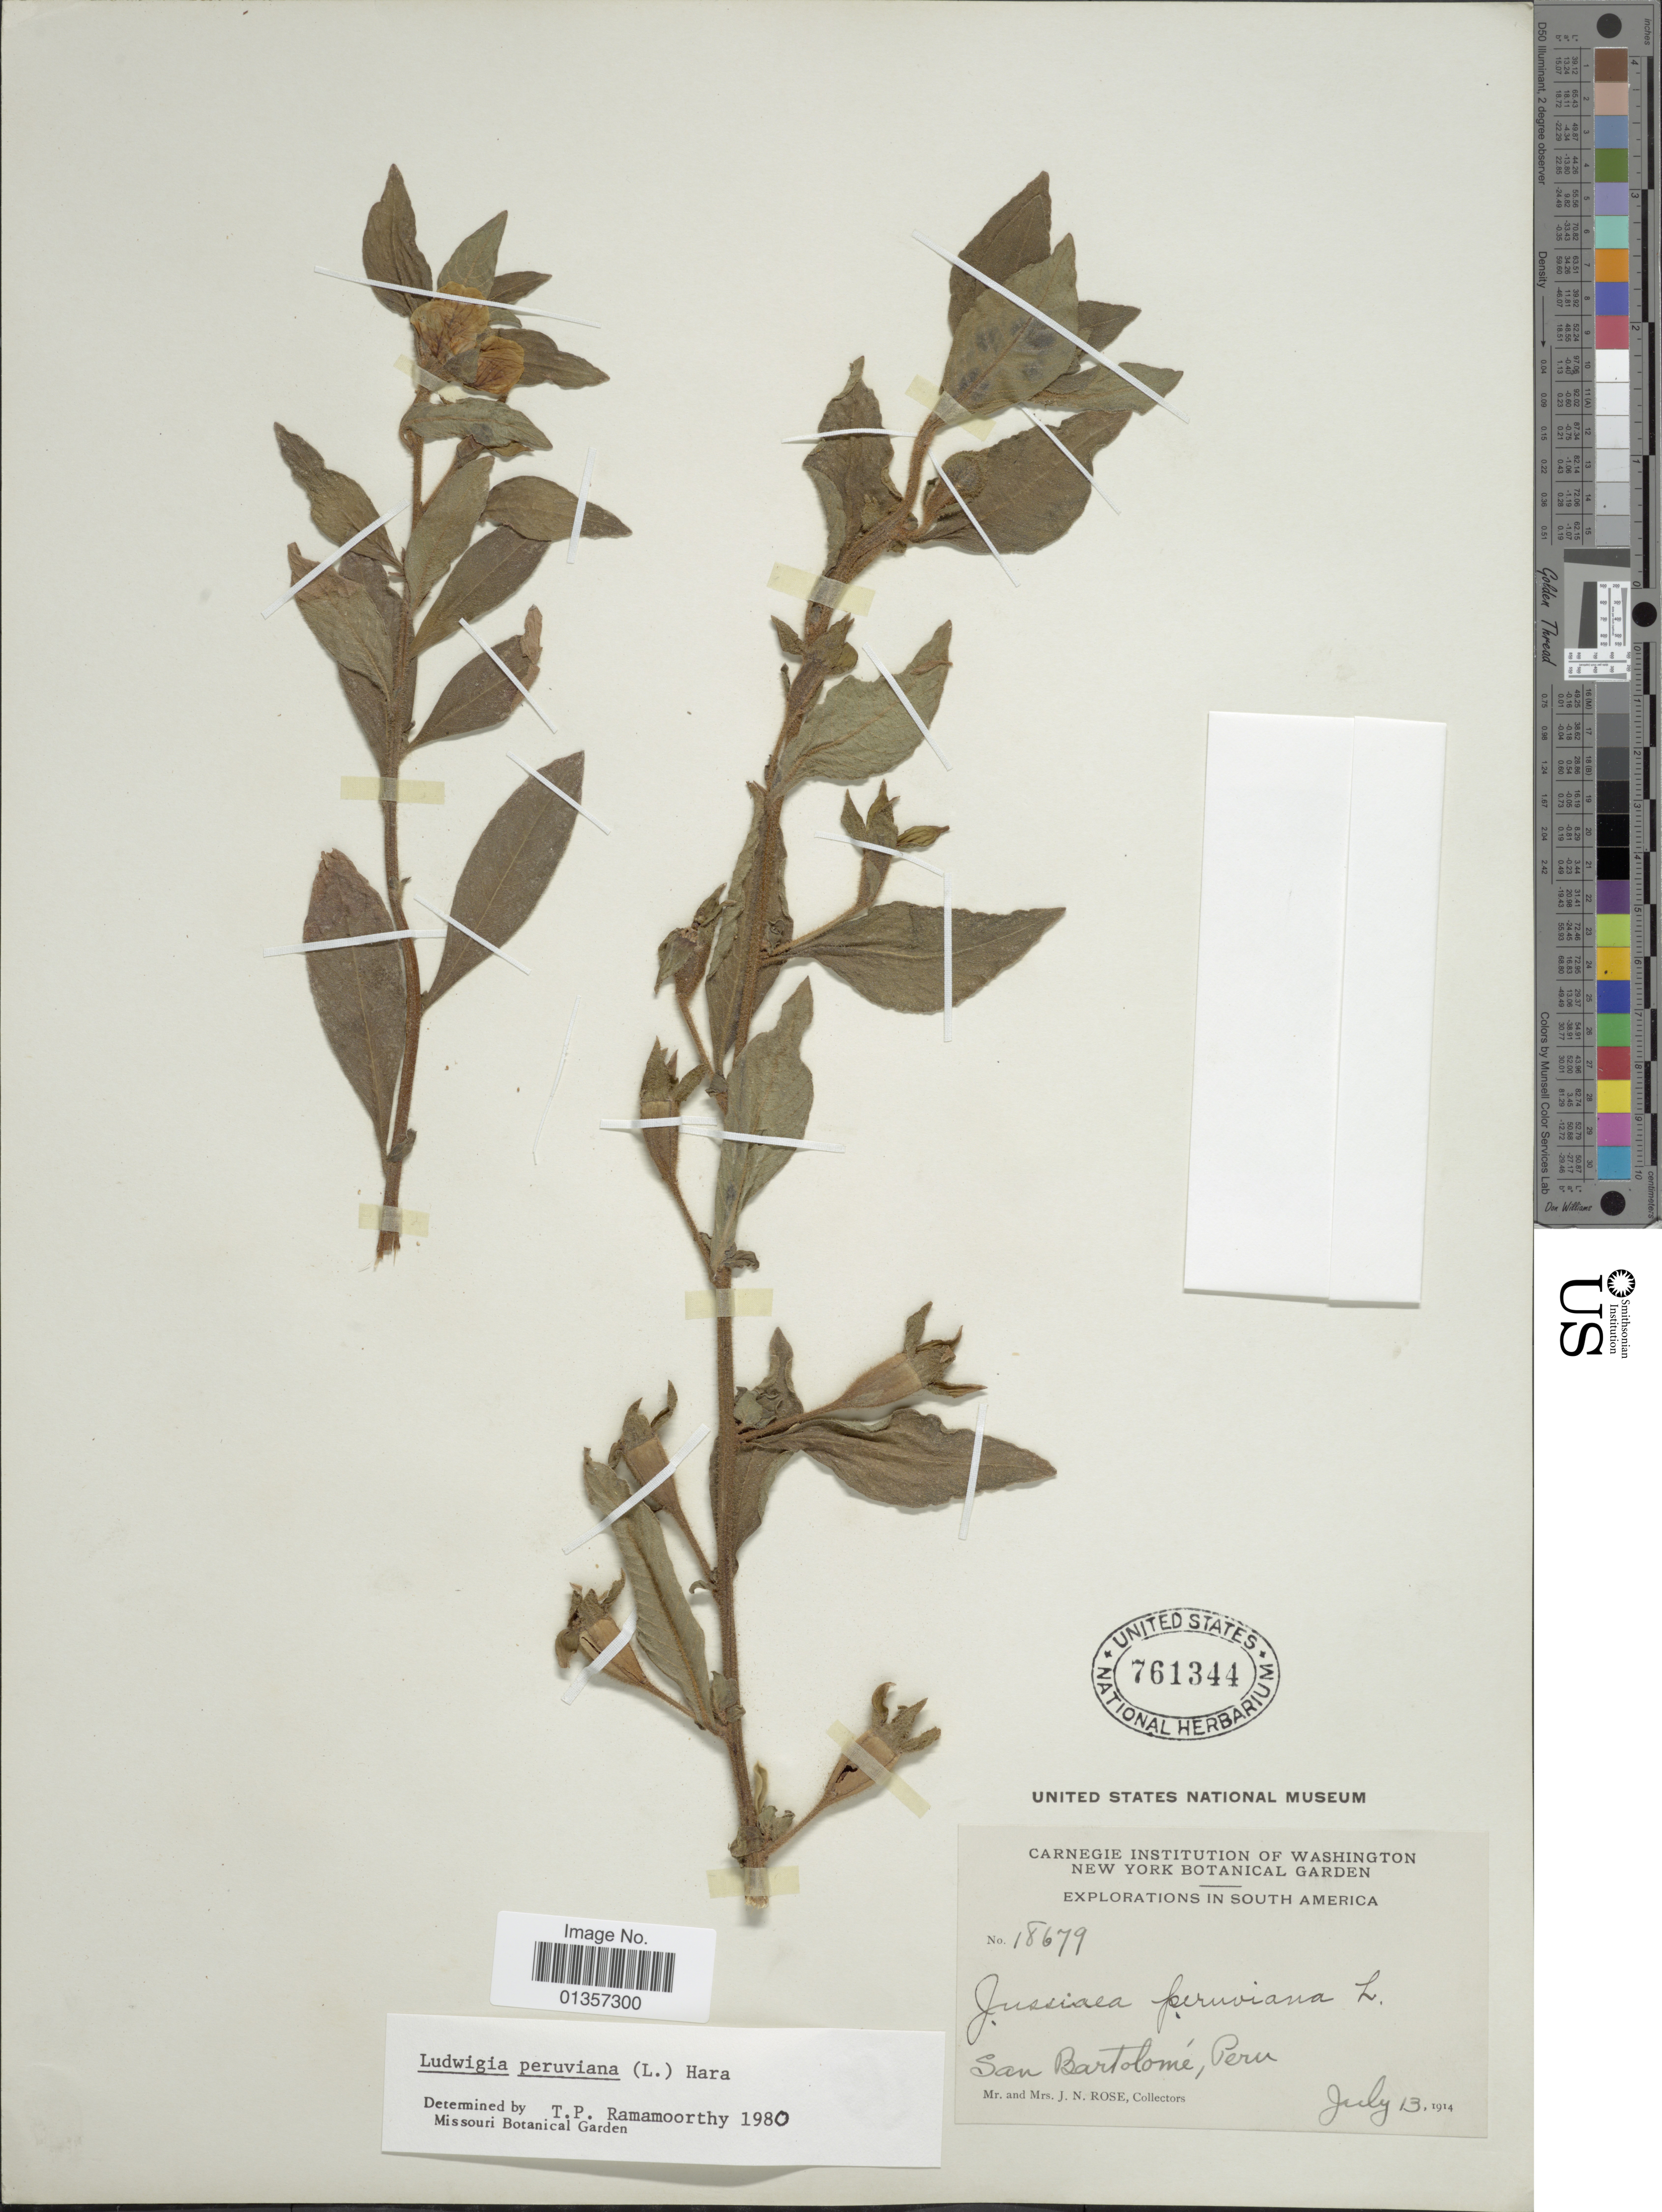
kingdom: Plantae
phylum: Tracheophyta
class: Magnoliopsida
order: Myrtales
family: Onagraceae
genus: Ludwigia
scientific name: Ludwigia peruviana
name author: (L.) H. Hara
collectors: J. N. Rose & J. N. Rose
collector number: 18679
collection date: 1914-07-13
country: Peru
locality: San Bartolomé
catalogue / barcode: US 761344